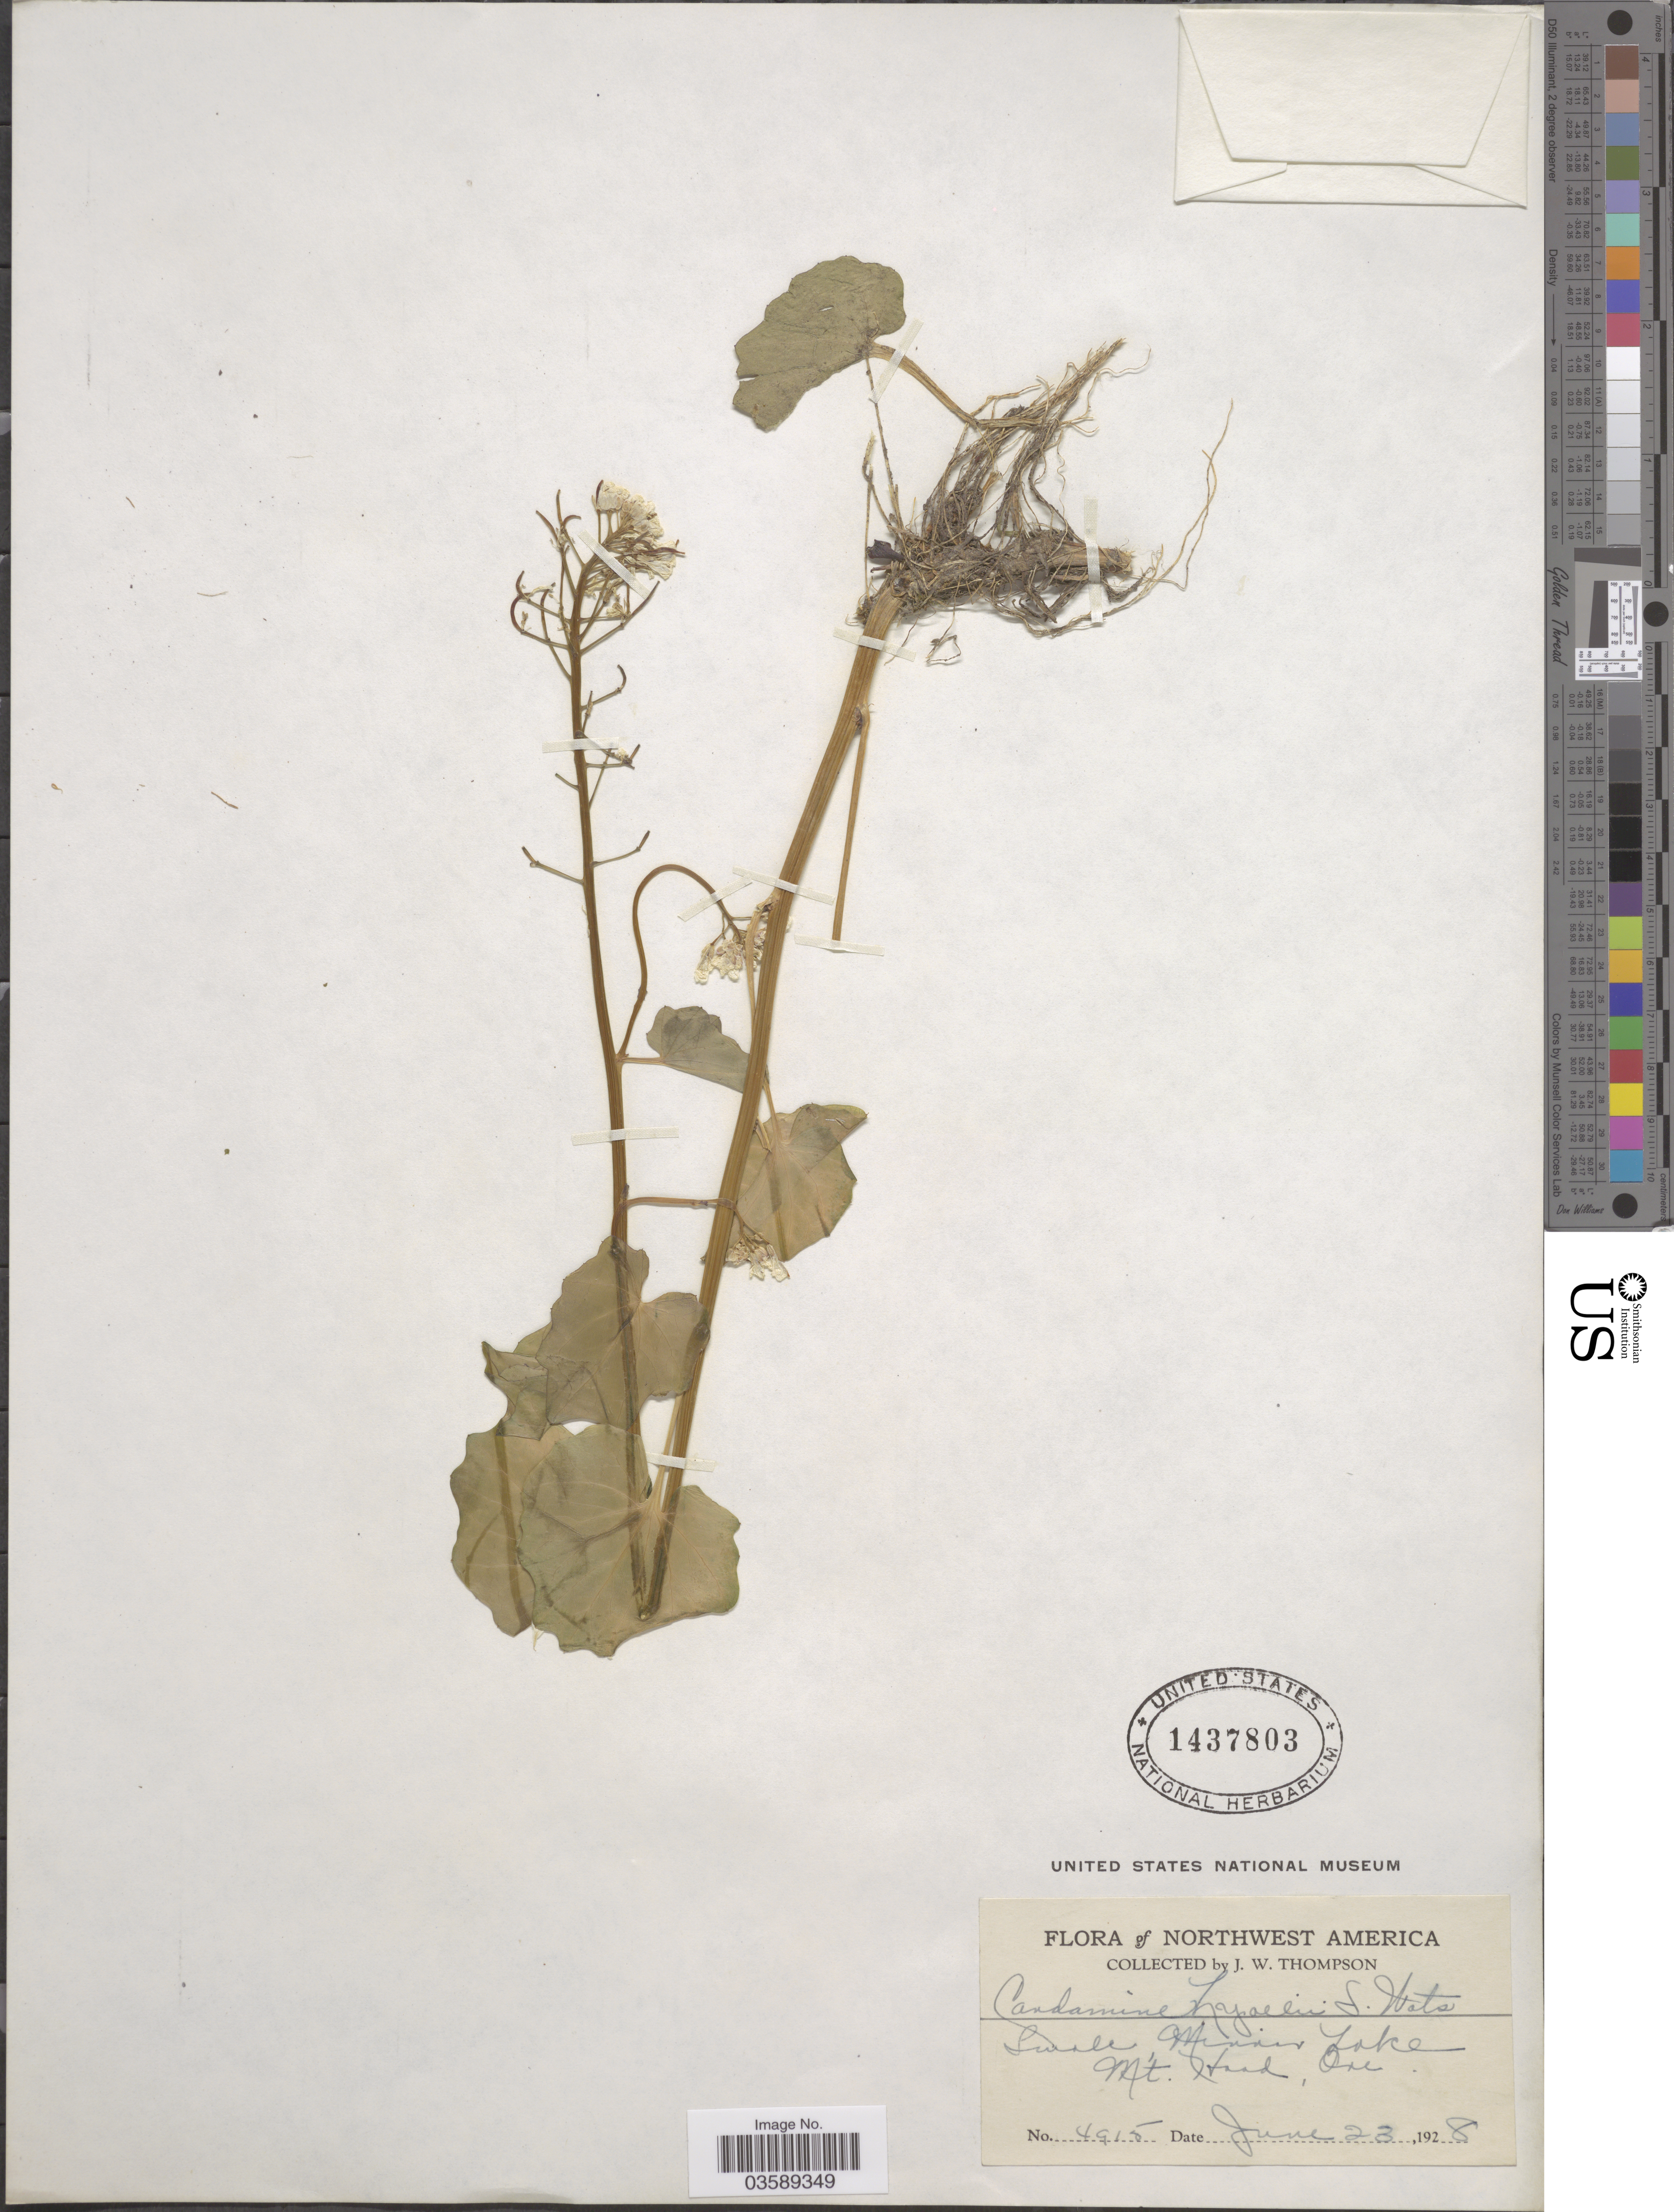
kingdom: Plantae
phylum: Tracheophyta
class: Magnoliopsida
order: Brassicales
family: Brassicaceae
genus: Cardamine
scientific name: Cardamine lyallii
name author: S. Watson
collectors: J. Thompson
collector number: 4915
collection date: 1928-06-23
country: United States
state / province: Oregon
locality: Northwest America. Swale, Mirror Lake. Mt. Hood.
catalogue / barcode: US 1437803